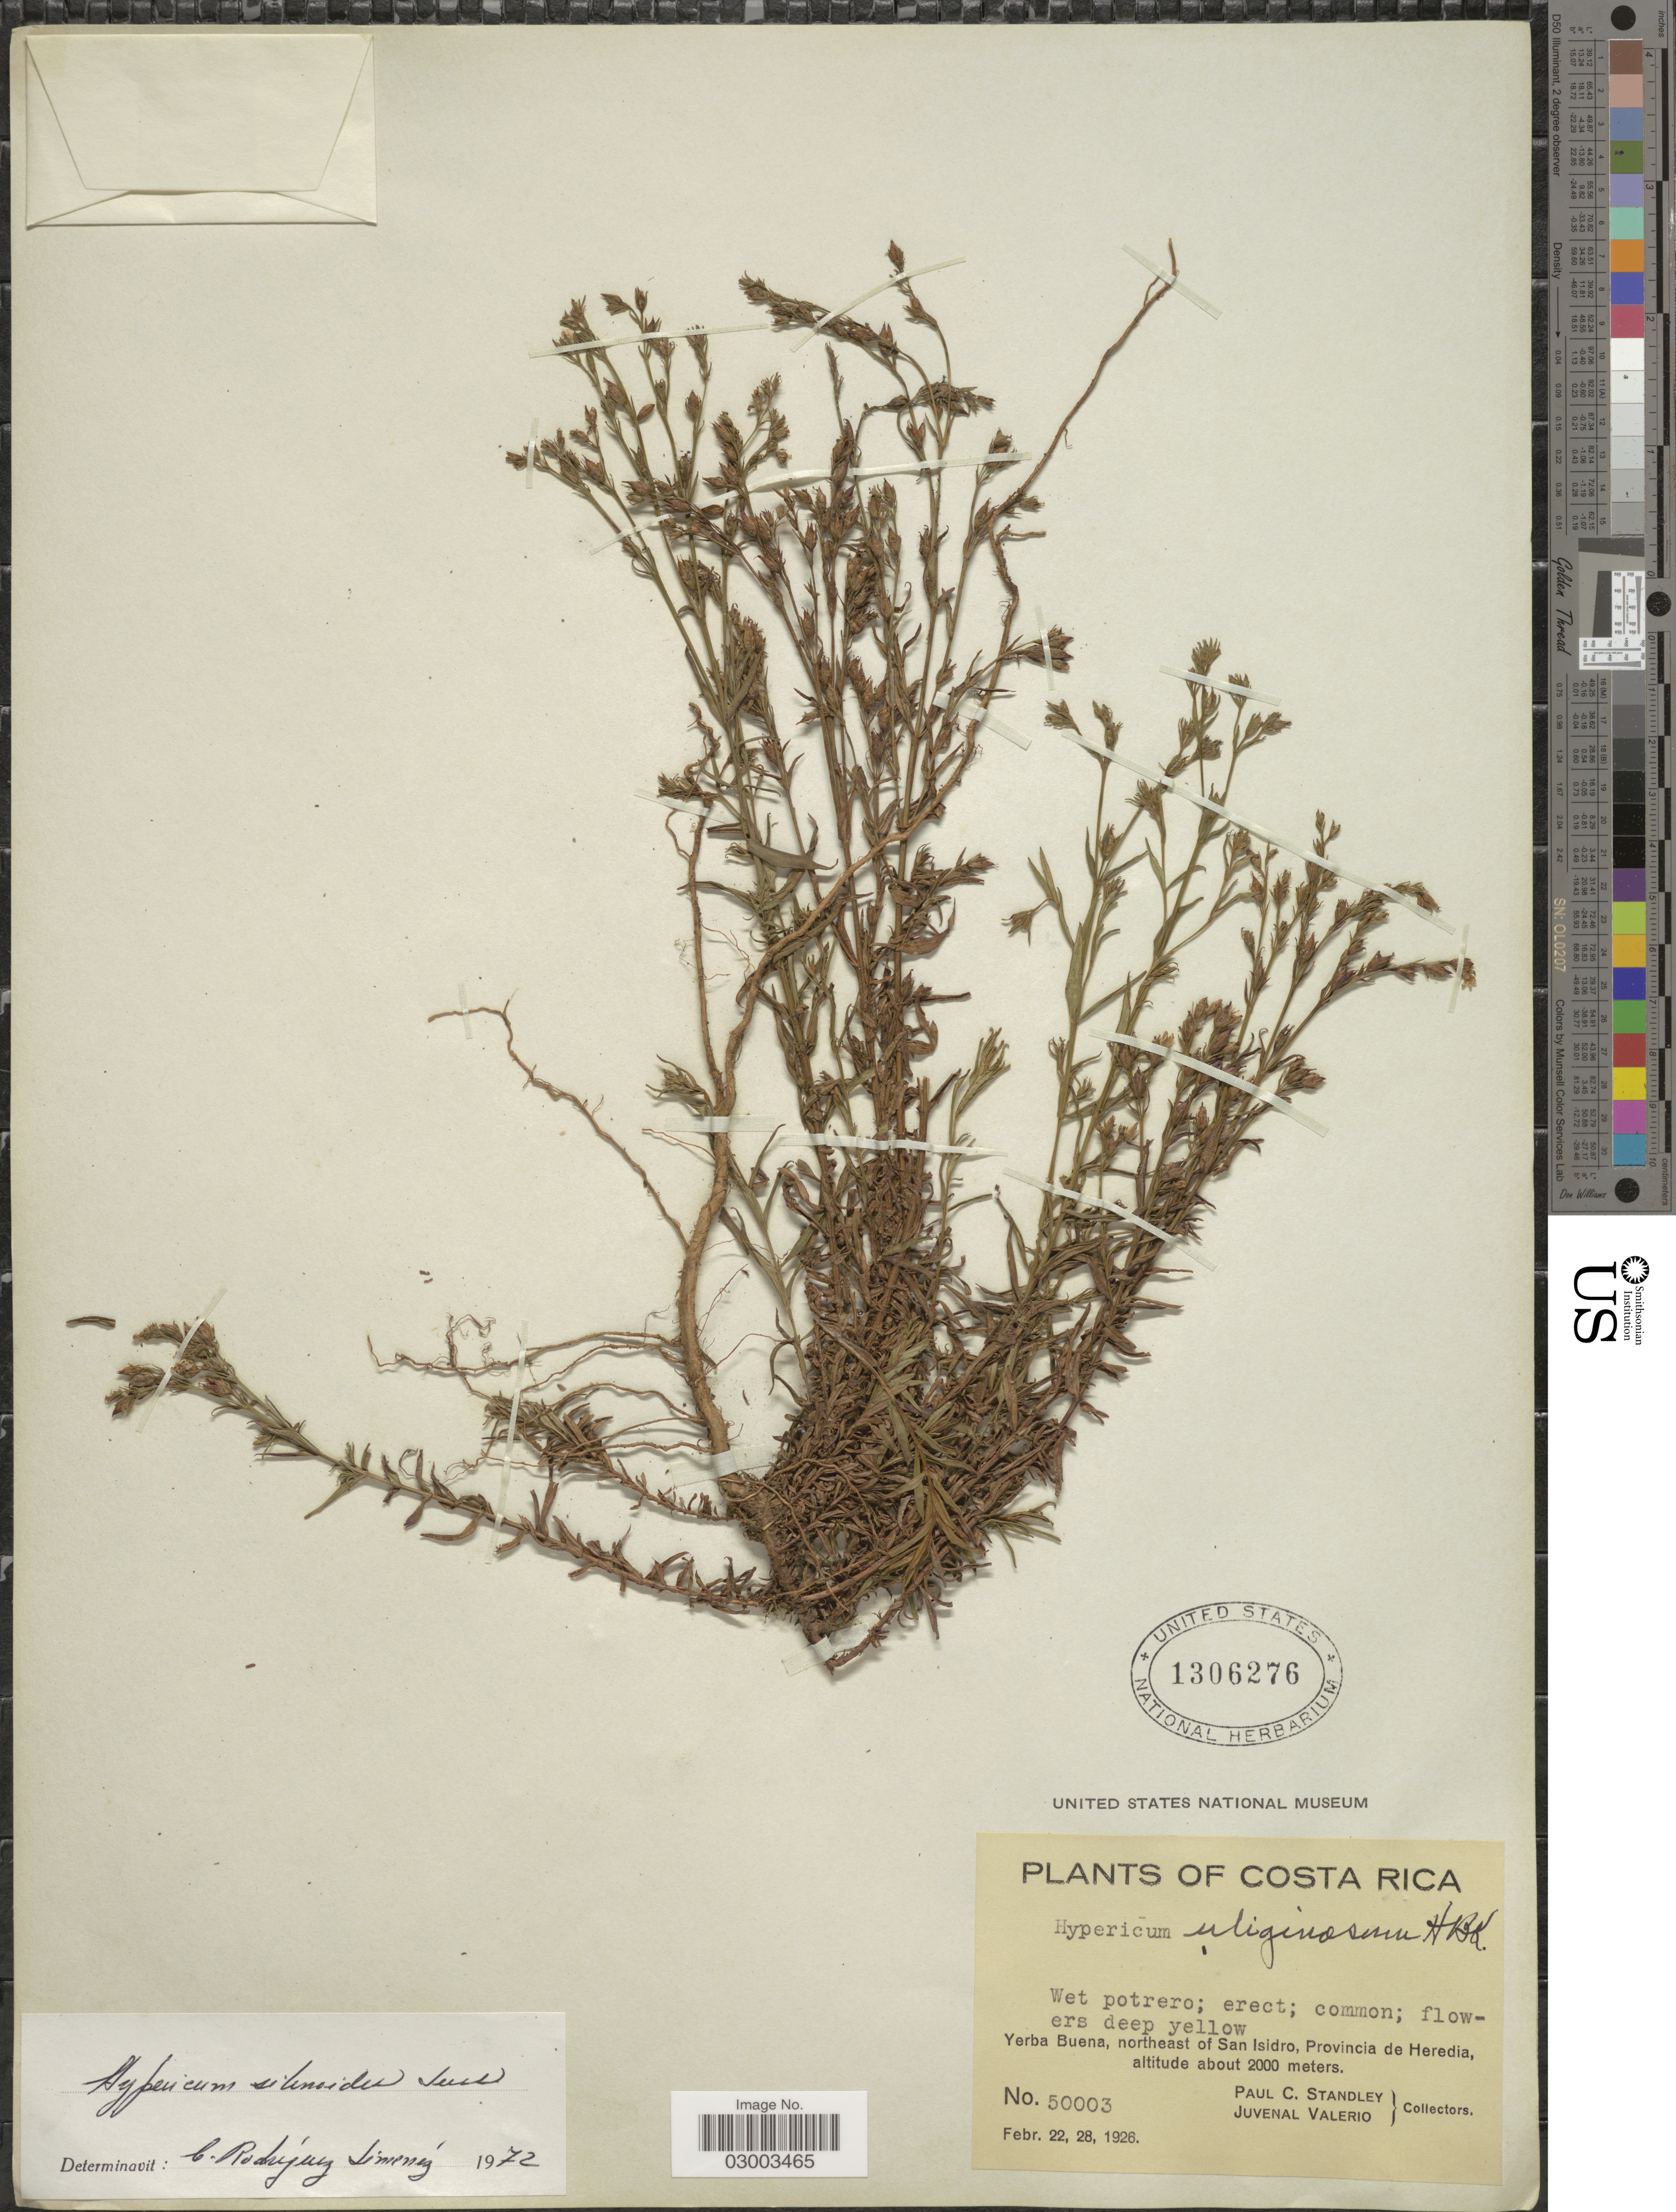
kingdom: Plantae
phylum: Tracheophyta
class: Magnoliopsida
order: Malpighiales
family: Hypericaceae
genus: Hypericum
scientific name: Hypericum silenoides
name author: Juss.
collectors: P. C. Standley & J. Valerio R.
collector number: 50003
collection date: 1926-02-22/1926-02-28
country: Costa Rica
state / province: Heredia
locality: Yerba Buena, northeast of San Isidro.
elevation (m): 2000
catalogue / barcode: US 1306276